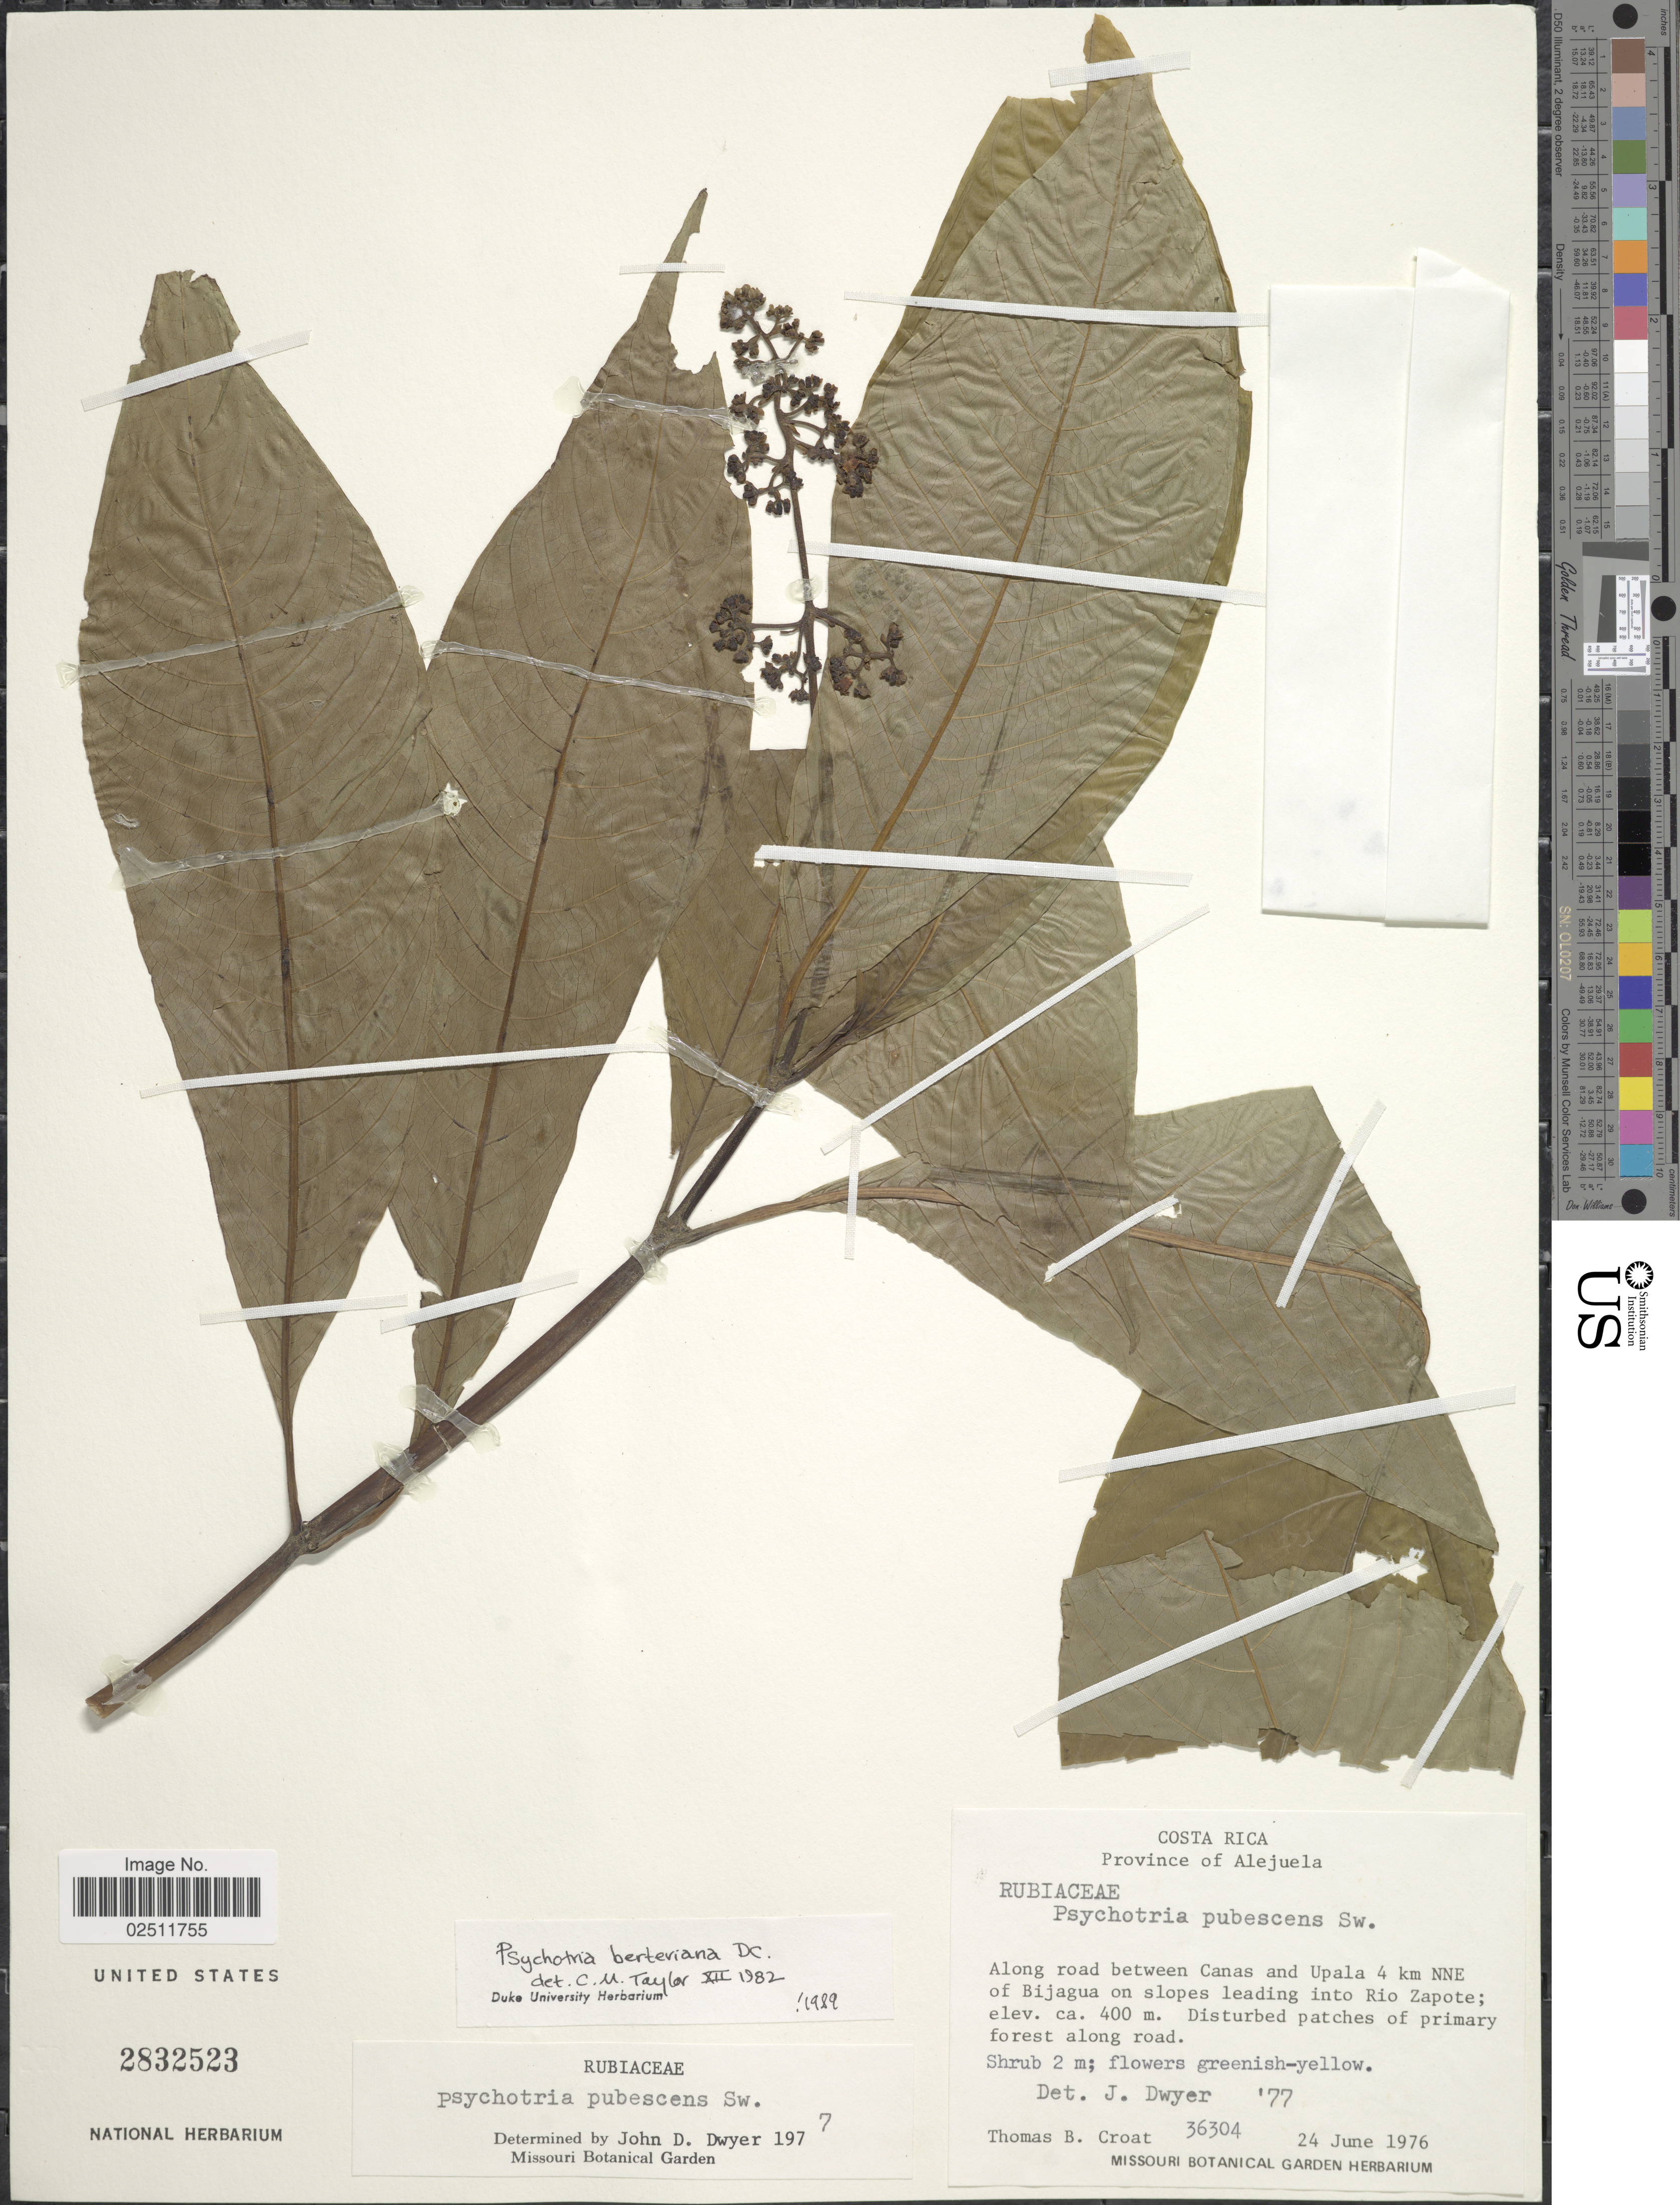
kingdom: Plantae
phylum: Tracheophyta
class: Magnoliopsida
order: Gentianales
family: Rubiaceae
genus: Psychotria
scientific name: Psychotria berteroana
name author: DC.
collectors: T. B. Croat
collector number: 36304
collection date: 1976-06-24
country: Costa Rica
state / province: Alajuela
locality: Province of Alejuela. Along road between Canas and Upala 4 km NNE of Bijagua on slopes leading into Rio Zapote.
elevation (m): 400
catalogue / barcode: US 2832523